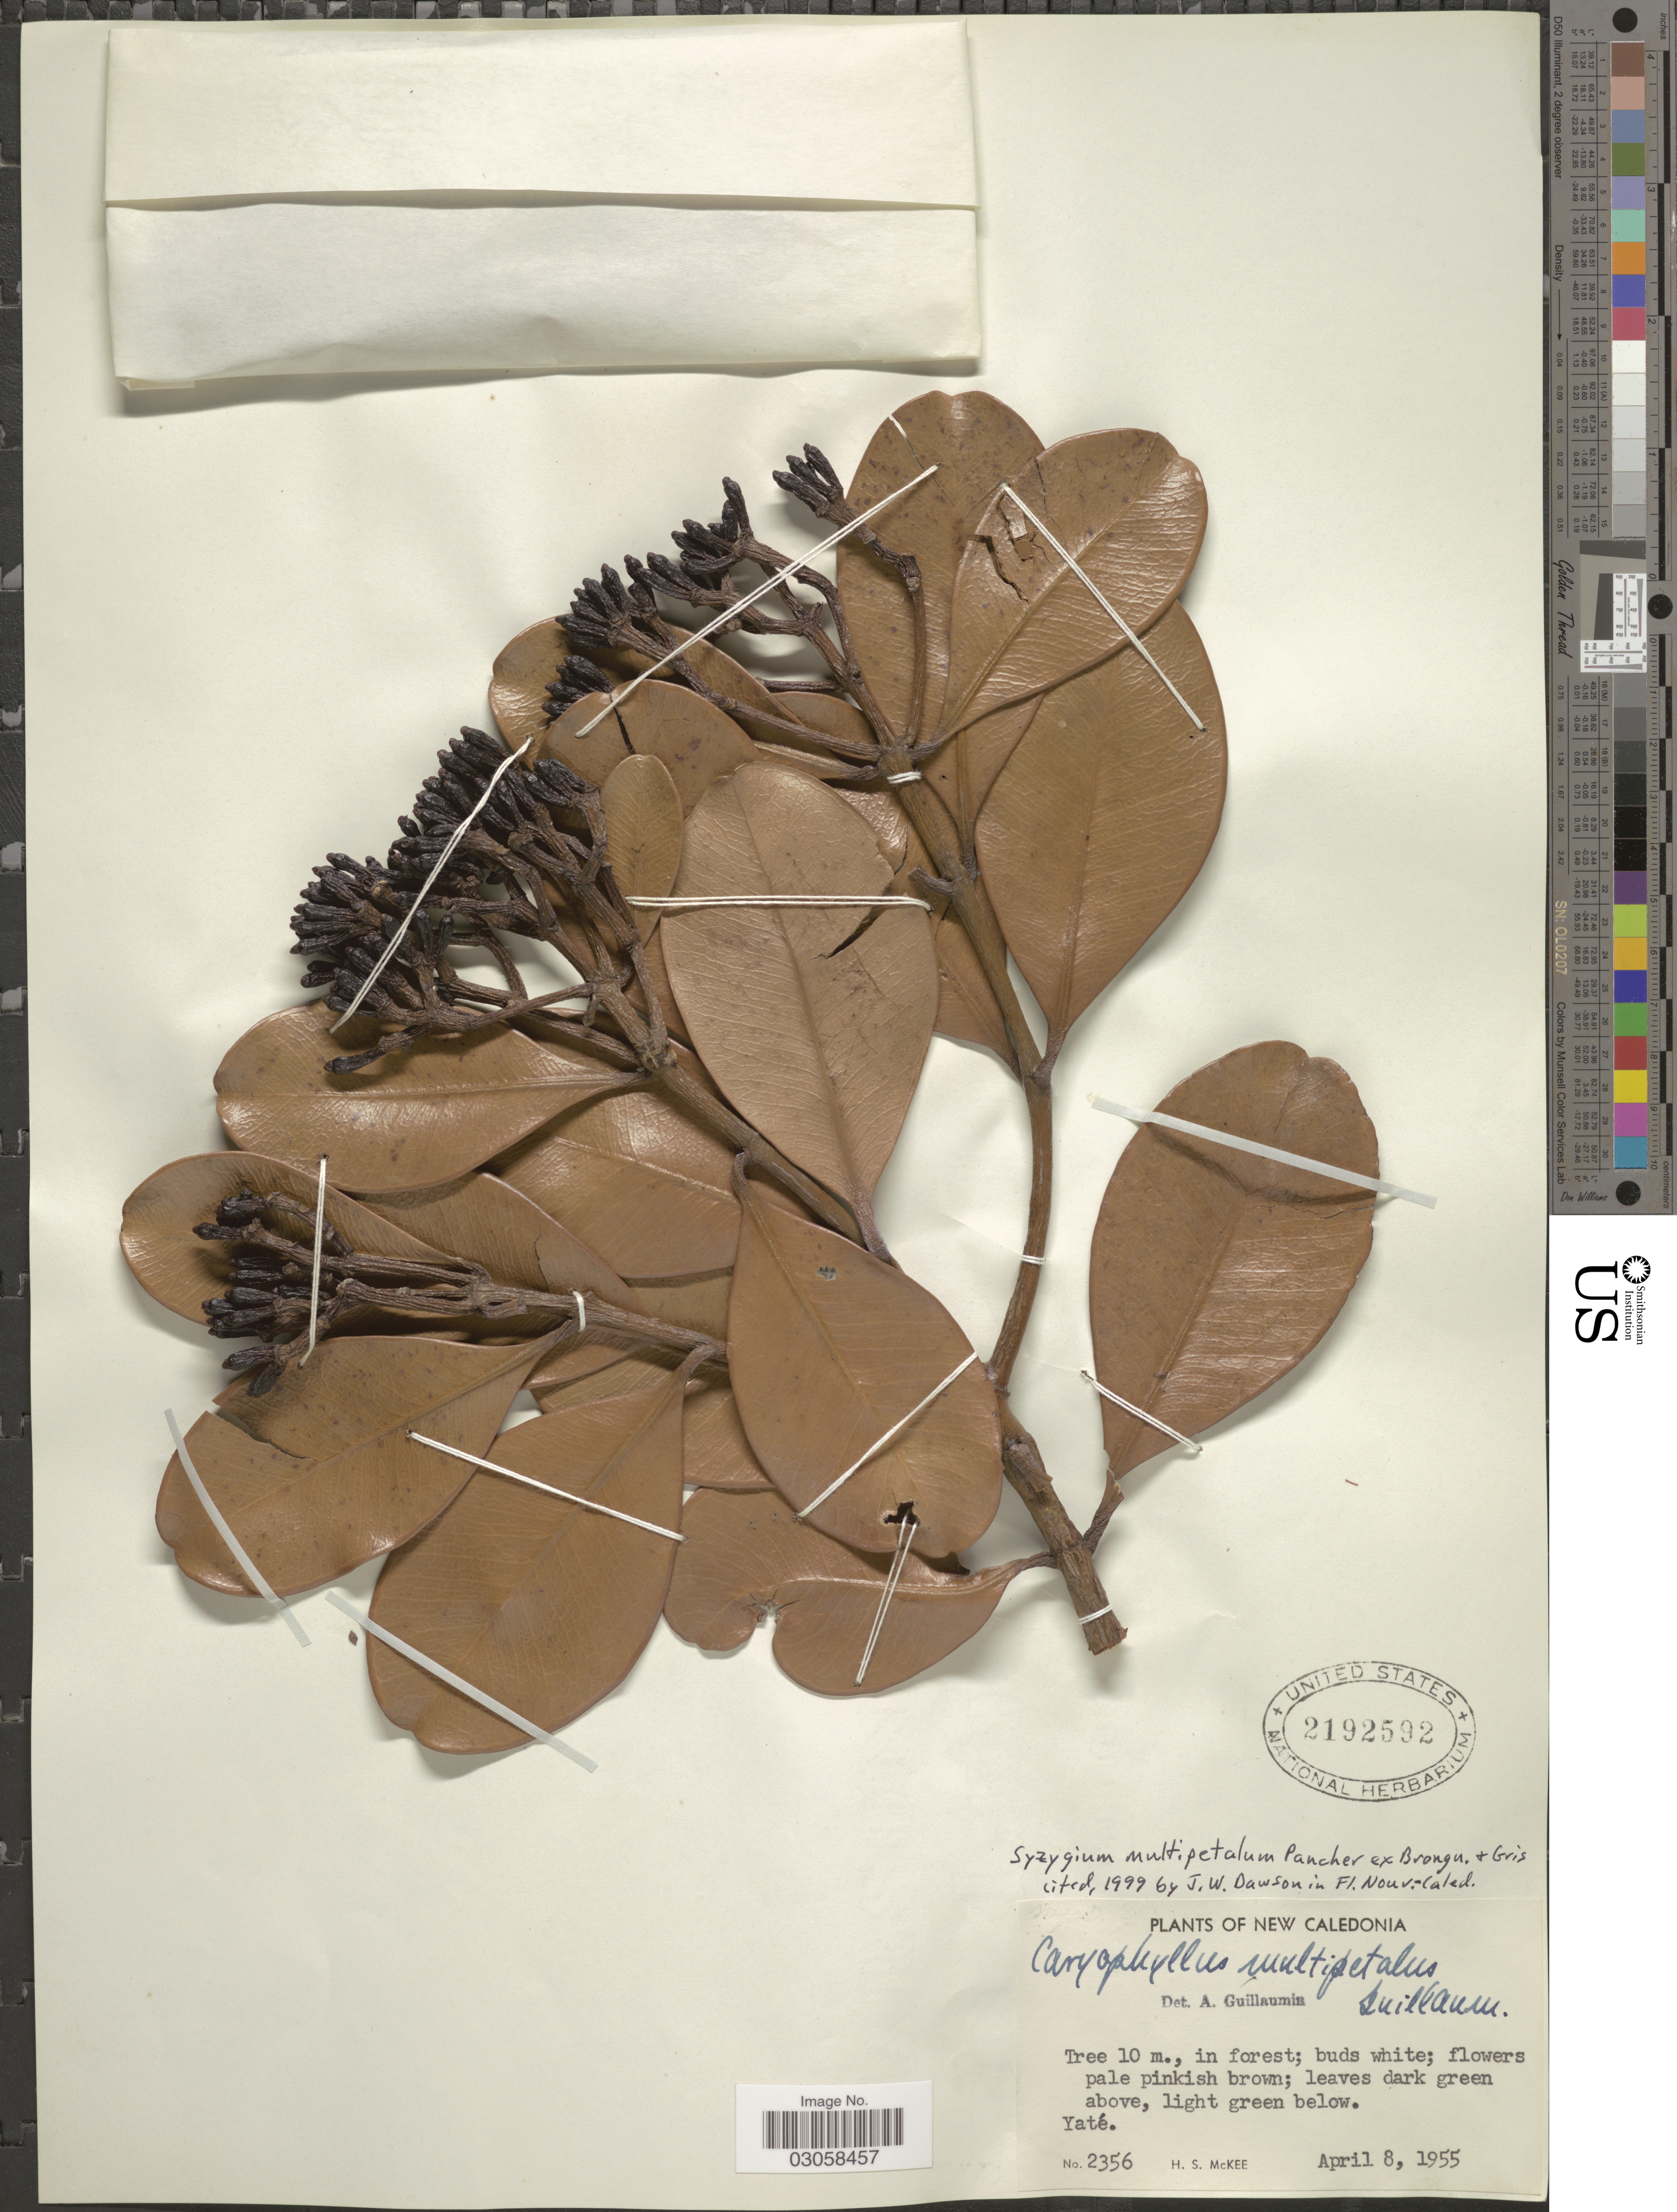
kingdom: Plantae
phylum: Tracheophyta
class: Magnoliopsida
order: Myrtales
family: Myrtaceae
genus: Syzygium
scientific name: Syzygium multipetalum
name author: Pancher ex Brongn. & Gris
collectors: H. S. McKee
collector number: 2356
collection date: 1955-04-08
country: New Caledonia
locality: Yaté.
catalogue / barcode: US 2192592